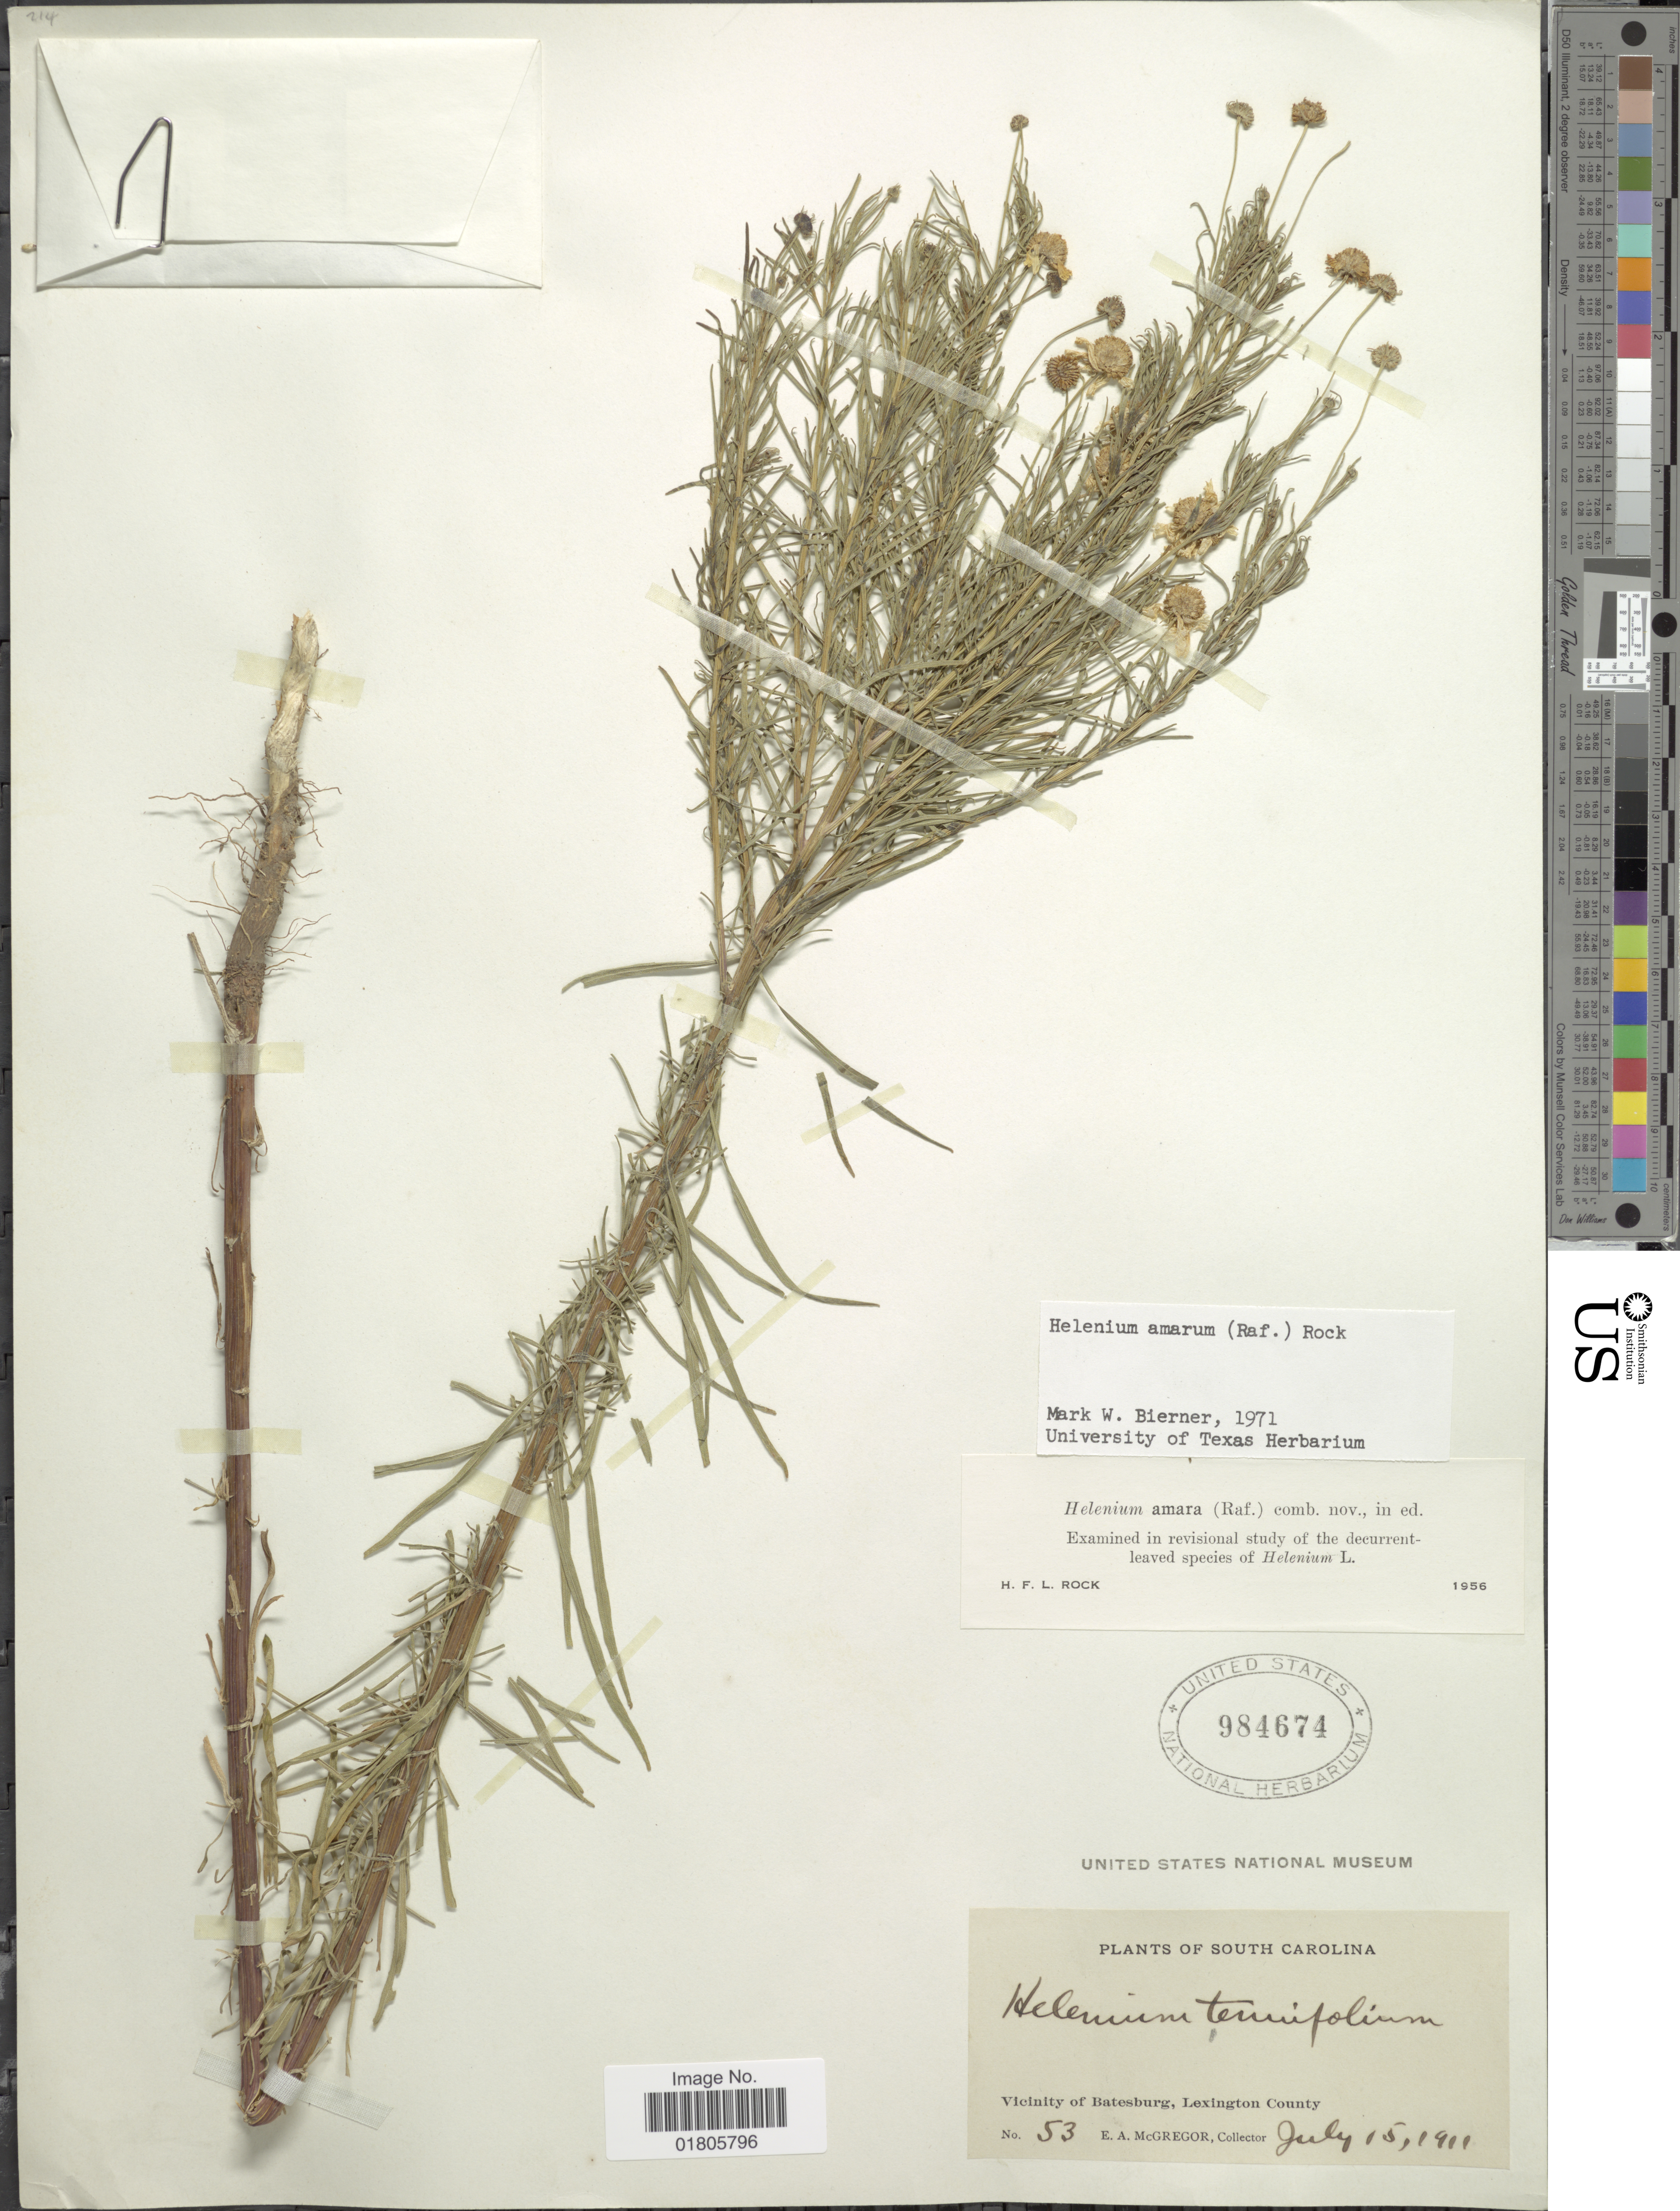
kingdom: Plantae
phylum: Tracheophyta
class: Magnoliopsida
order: Asterales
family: Asteraceae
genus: Helenium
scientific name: Helenium amarum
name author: (Raf.) H. Rock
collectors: E. A. McGregor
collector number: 53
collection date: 1911-07-15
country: United States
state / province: South Carolina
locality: Vicinity of Batesburg, Lexington County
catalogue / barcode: US 984674